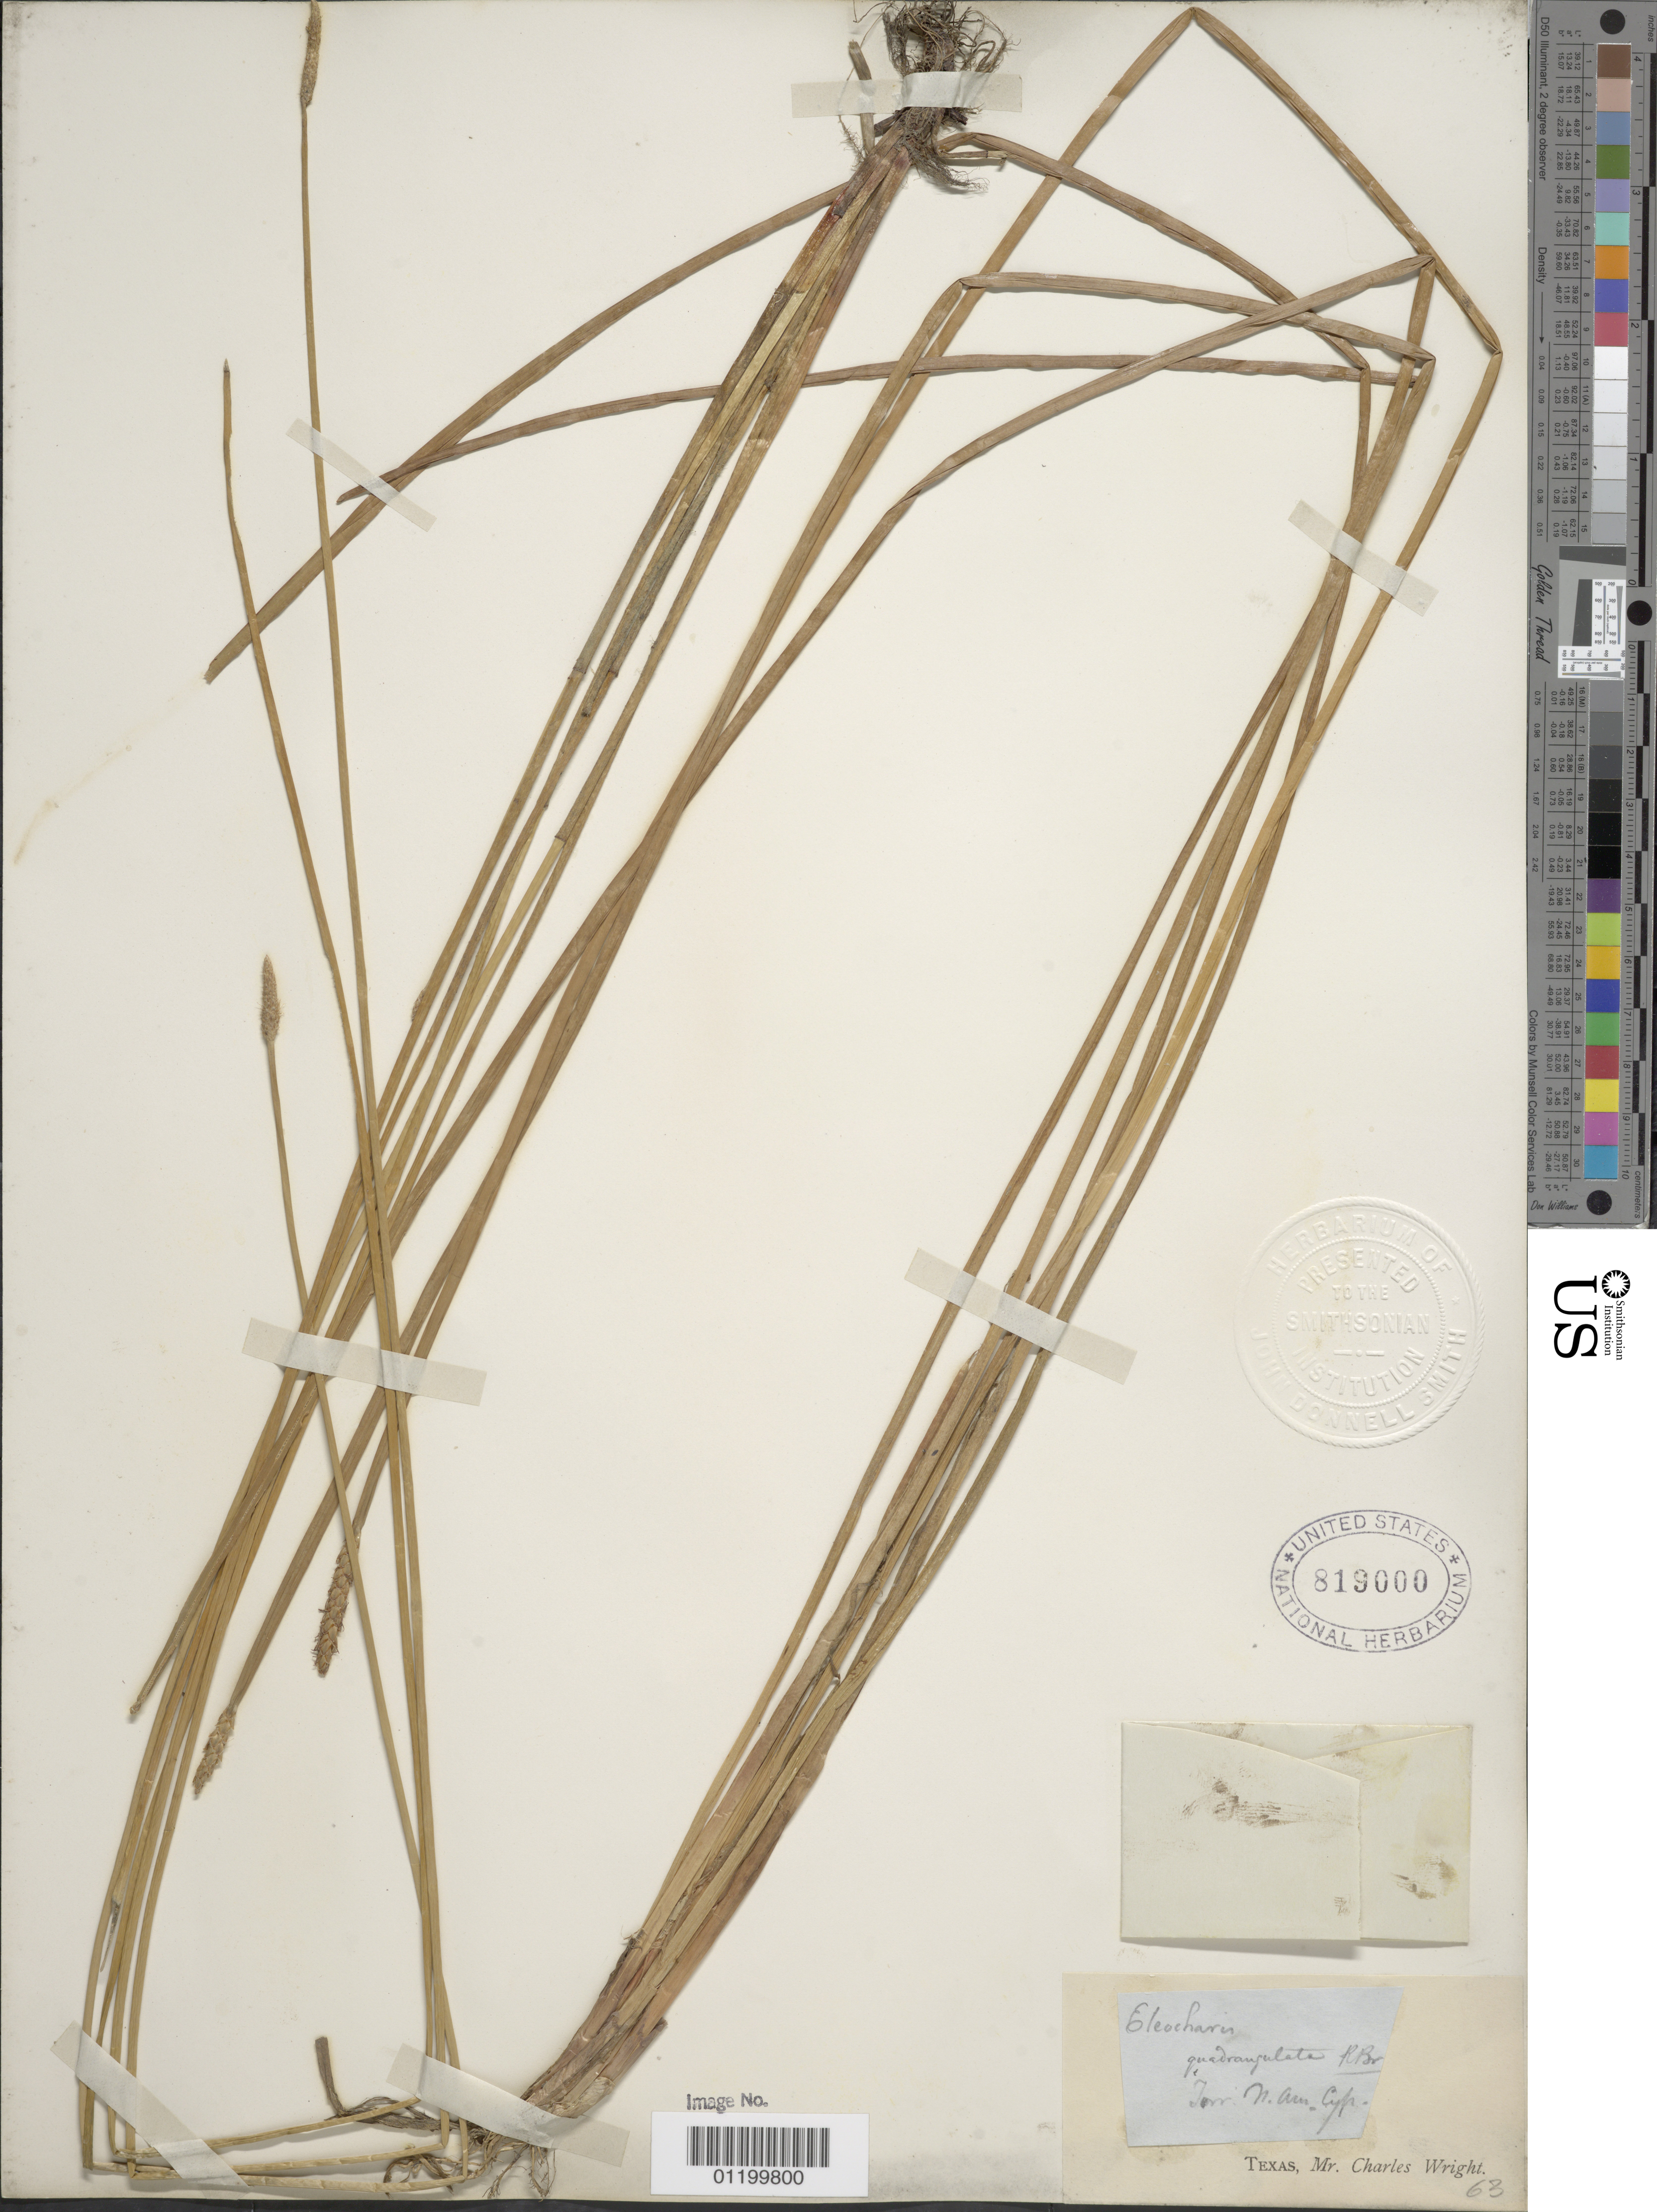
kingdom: Plantae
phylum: Tracheophyta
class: Liliopsida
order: Poales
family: Cyperaceae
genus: Eleocharis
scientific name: Eleocharis quadrangulata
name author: (Michx.) Roem. & Schult.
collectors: C. Wright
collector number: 63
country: United States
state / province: Texas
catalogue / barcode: US 819000